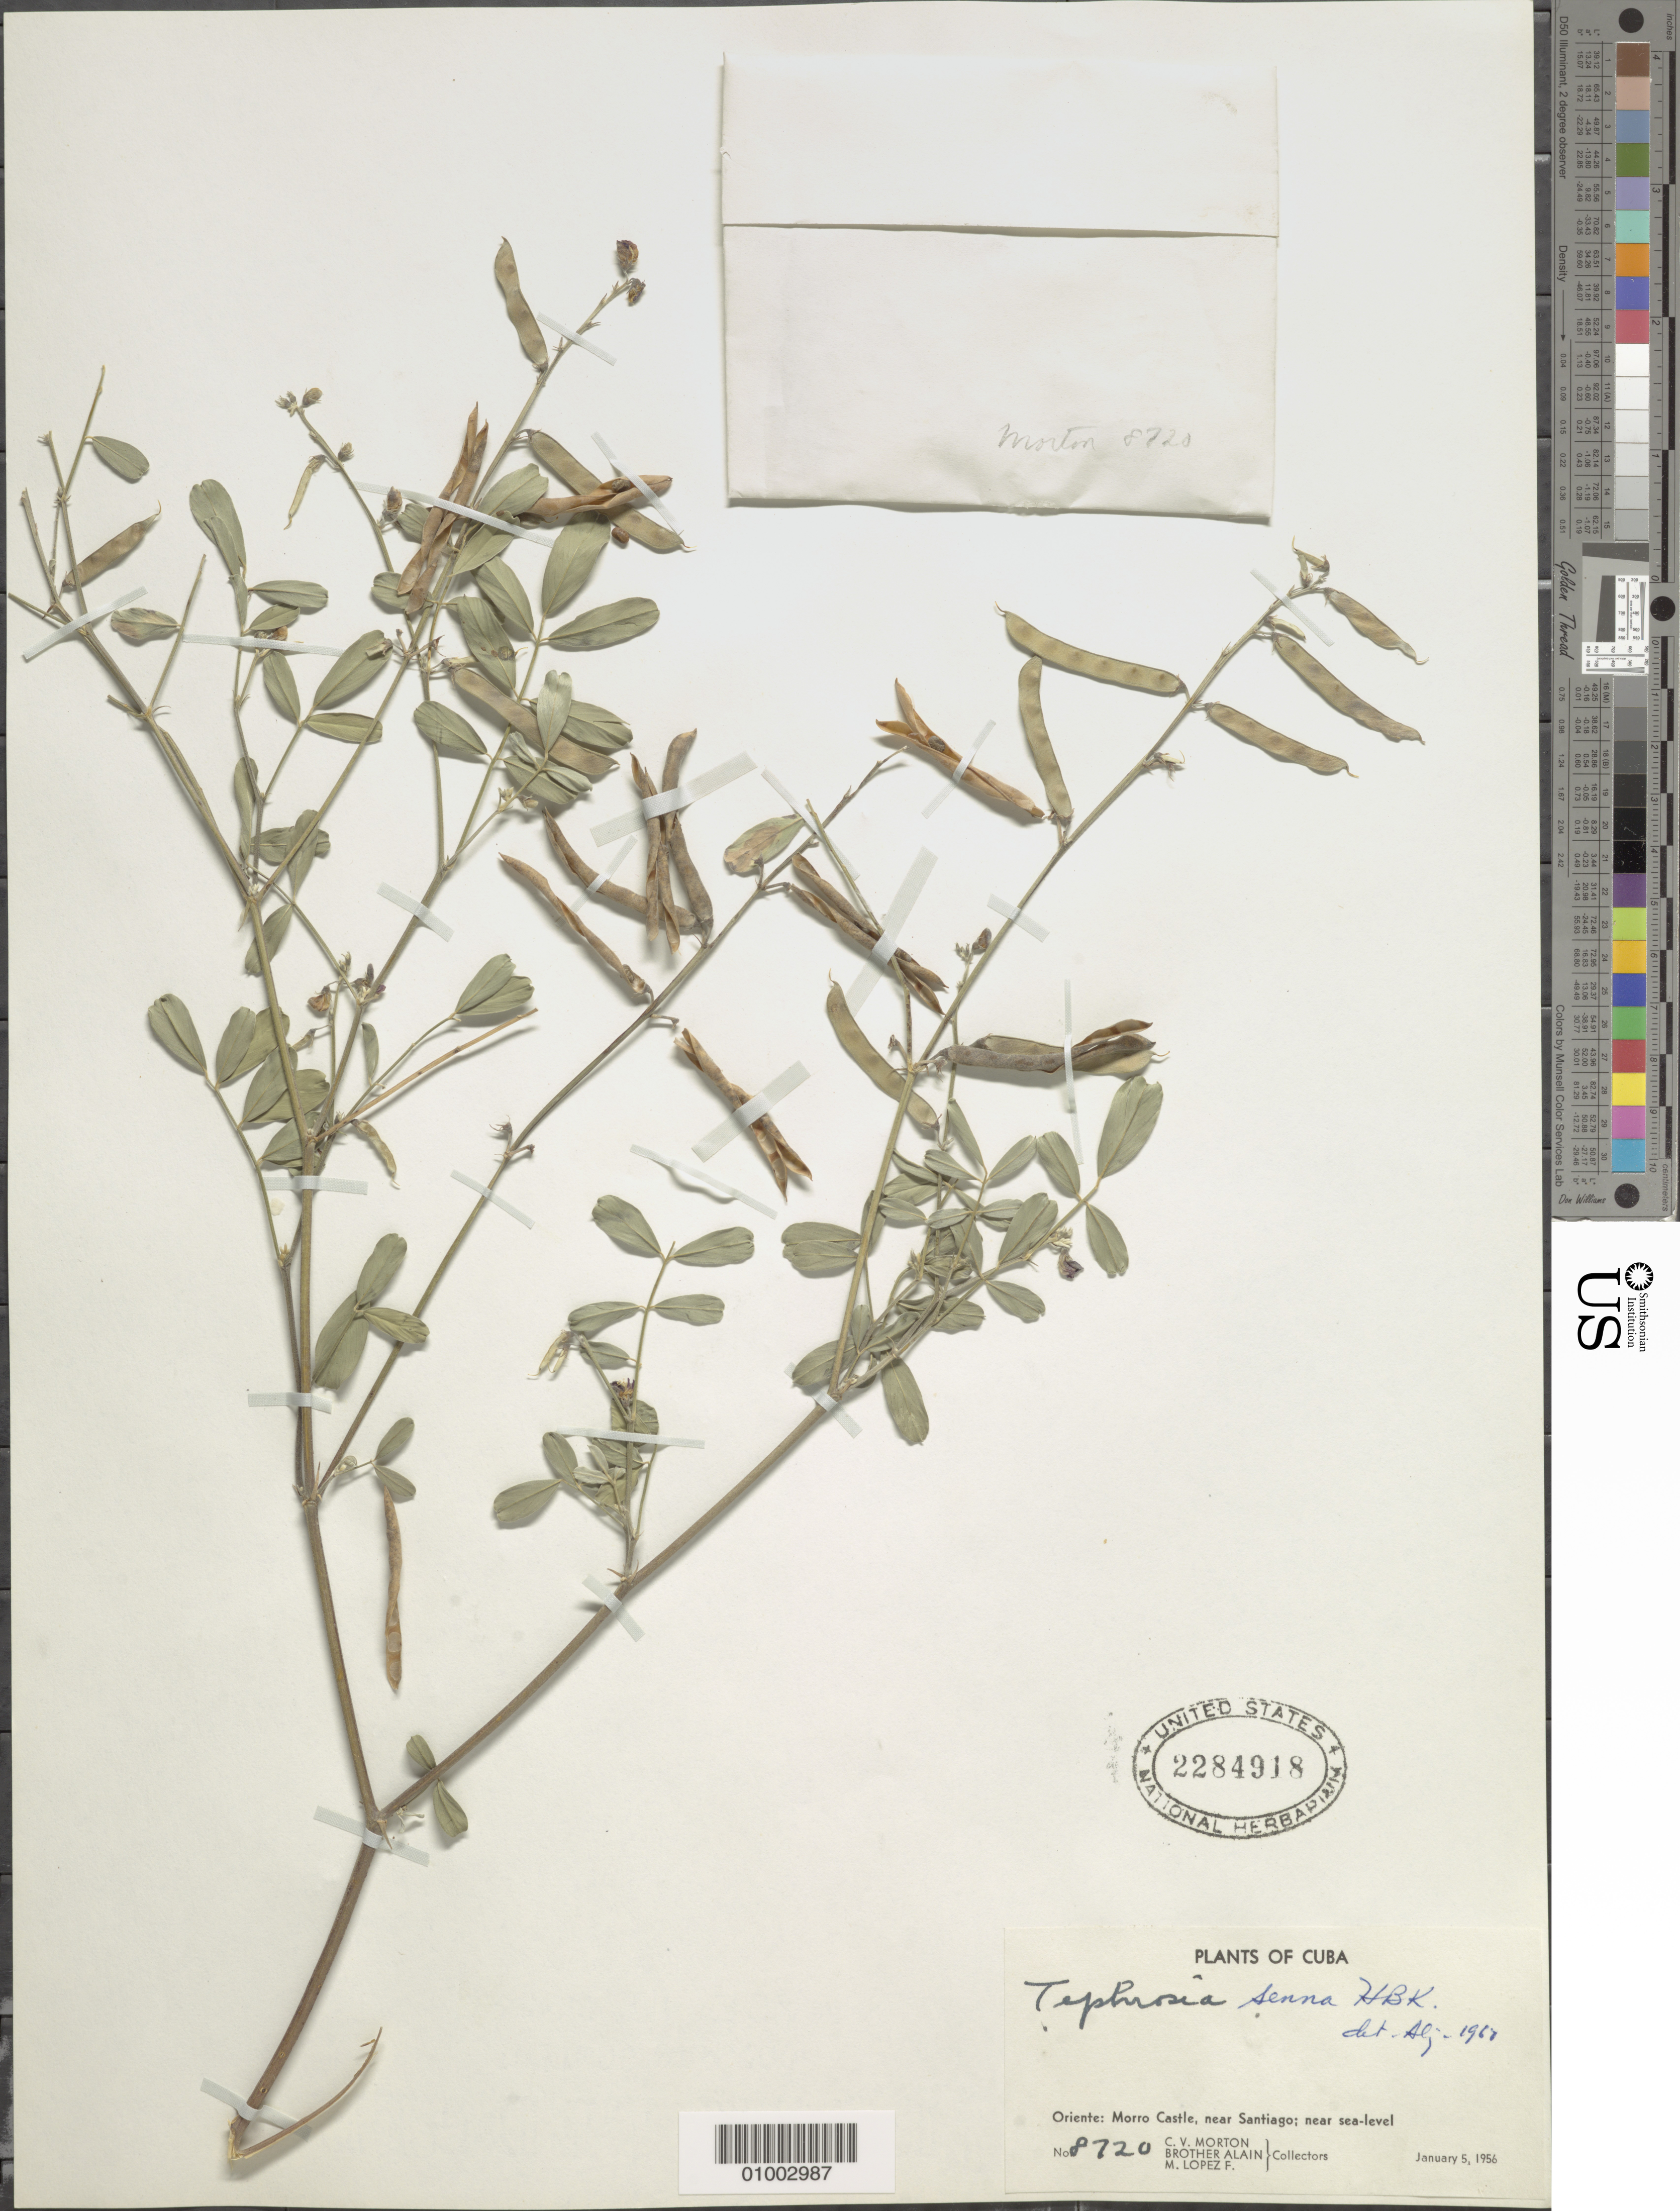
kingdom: Plantae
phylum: Tracheophyta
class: Magnoliopsida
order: Fabales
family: Fabaceae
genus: Tephrosia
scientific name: Tephrosia senna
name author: Kunth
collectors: C. V. Morton, A. H. Liogier & M. López Figueiras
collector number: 8720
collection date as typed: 05 Jan 1956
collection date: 1956-01-05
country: Cuba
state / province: Santiago de Cuba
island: Cuba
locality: Morro Castle, near Santiago, sea level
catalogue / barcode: US 2284918